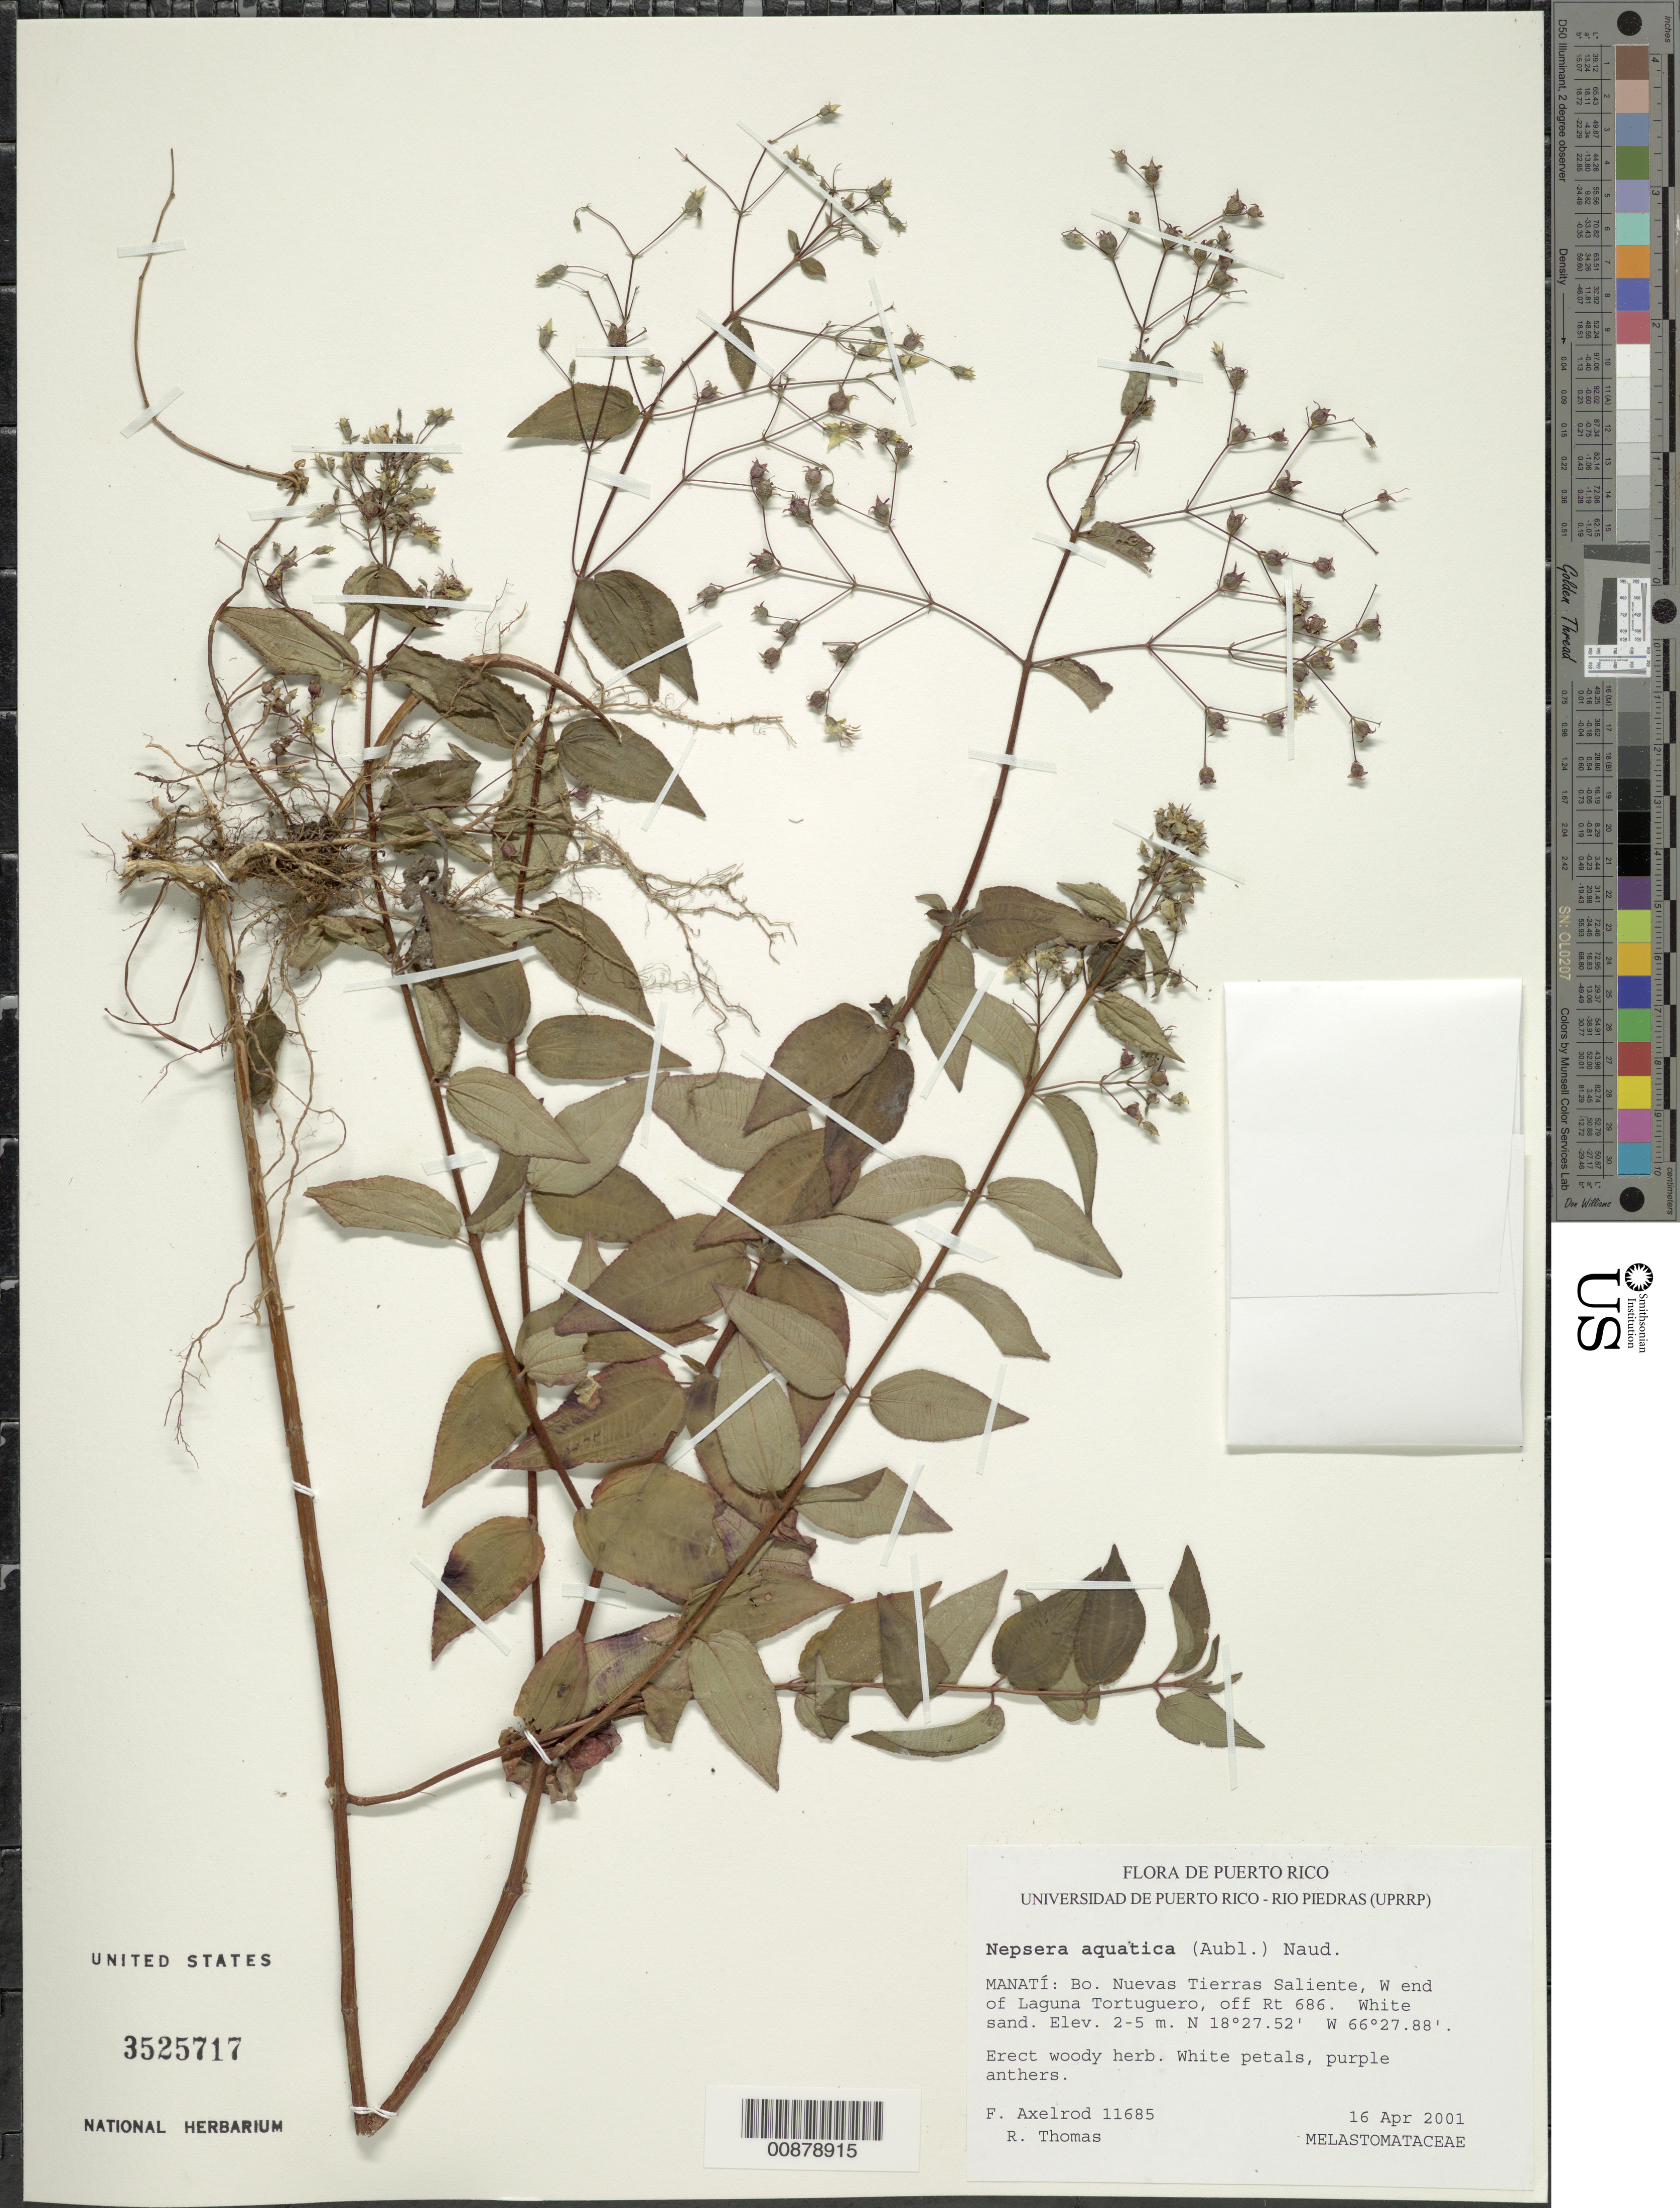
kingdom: Plantae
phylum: Tracheophyta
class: Magnoliopsida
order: Myrtales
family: Melastomataceae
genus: Nepsera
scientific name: Nepsera aquatica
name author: (Aubl.) Naudin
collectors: F. S. Axelrod & R. Thomas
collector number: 11685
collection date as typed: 16 Apr 2001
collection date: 2001-04-16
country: Puerto Rico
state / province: Manatí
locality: Bo. Tierras Nuevas Saliente, W end of Laguna Tortuguero, off Rt. 686.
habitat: White sand.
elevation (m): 2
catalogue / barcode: US 3525717